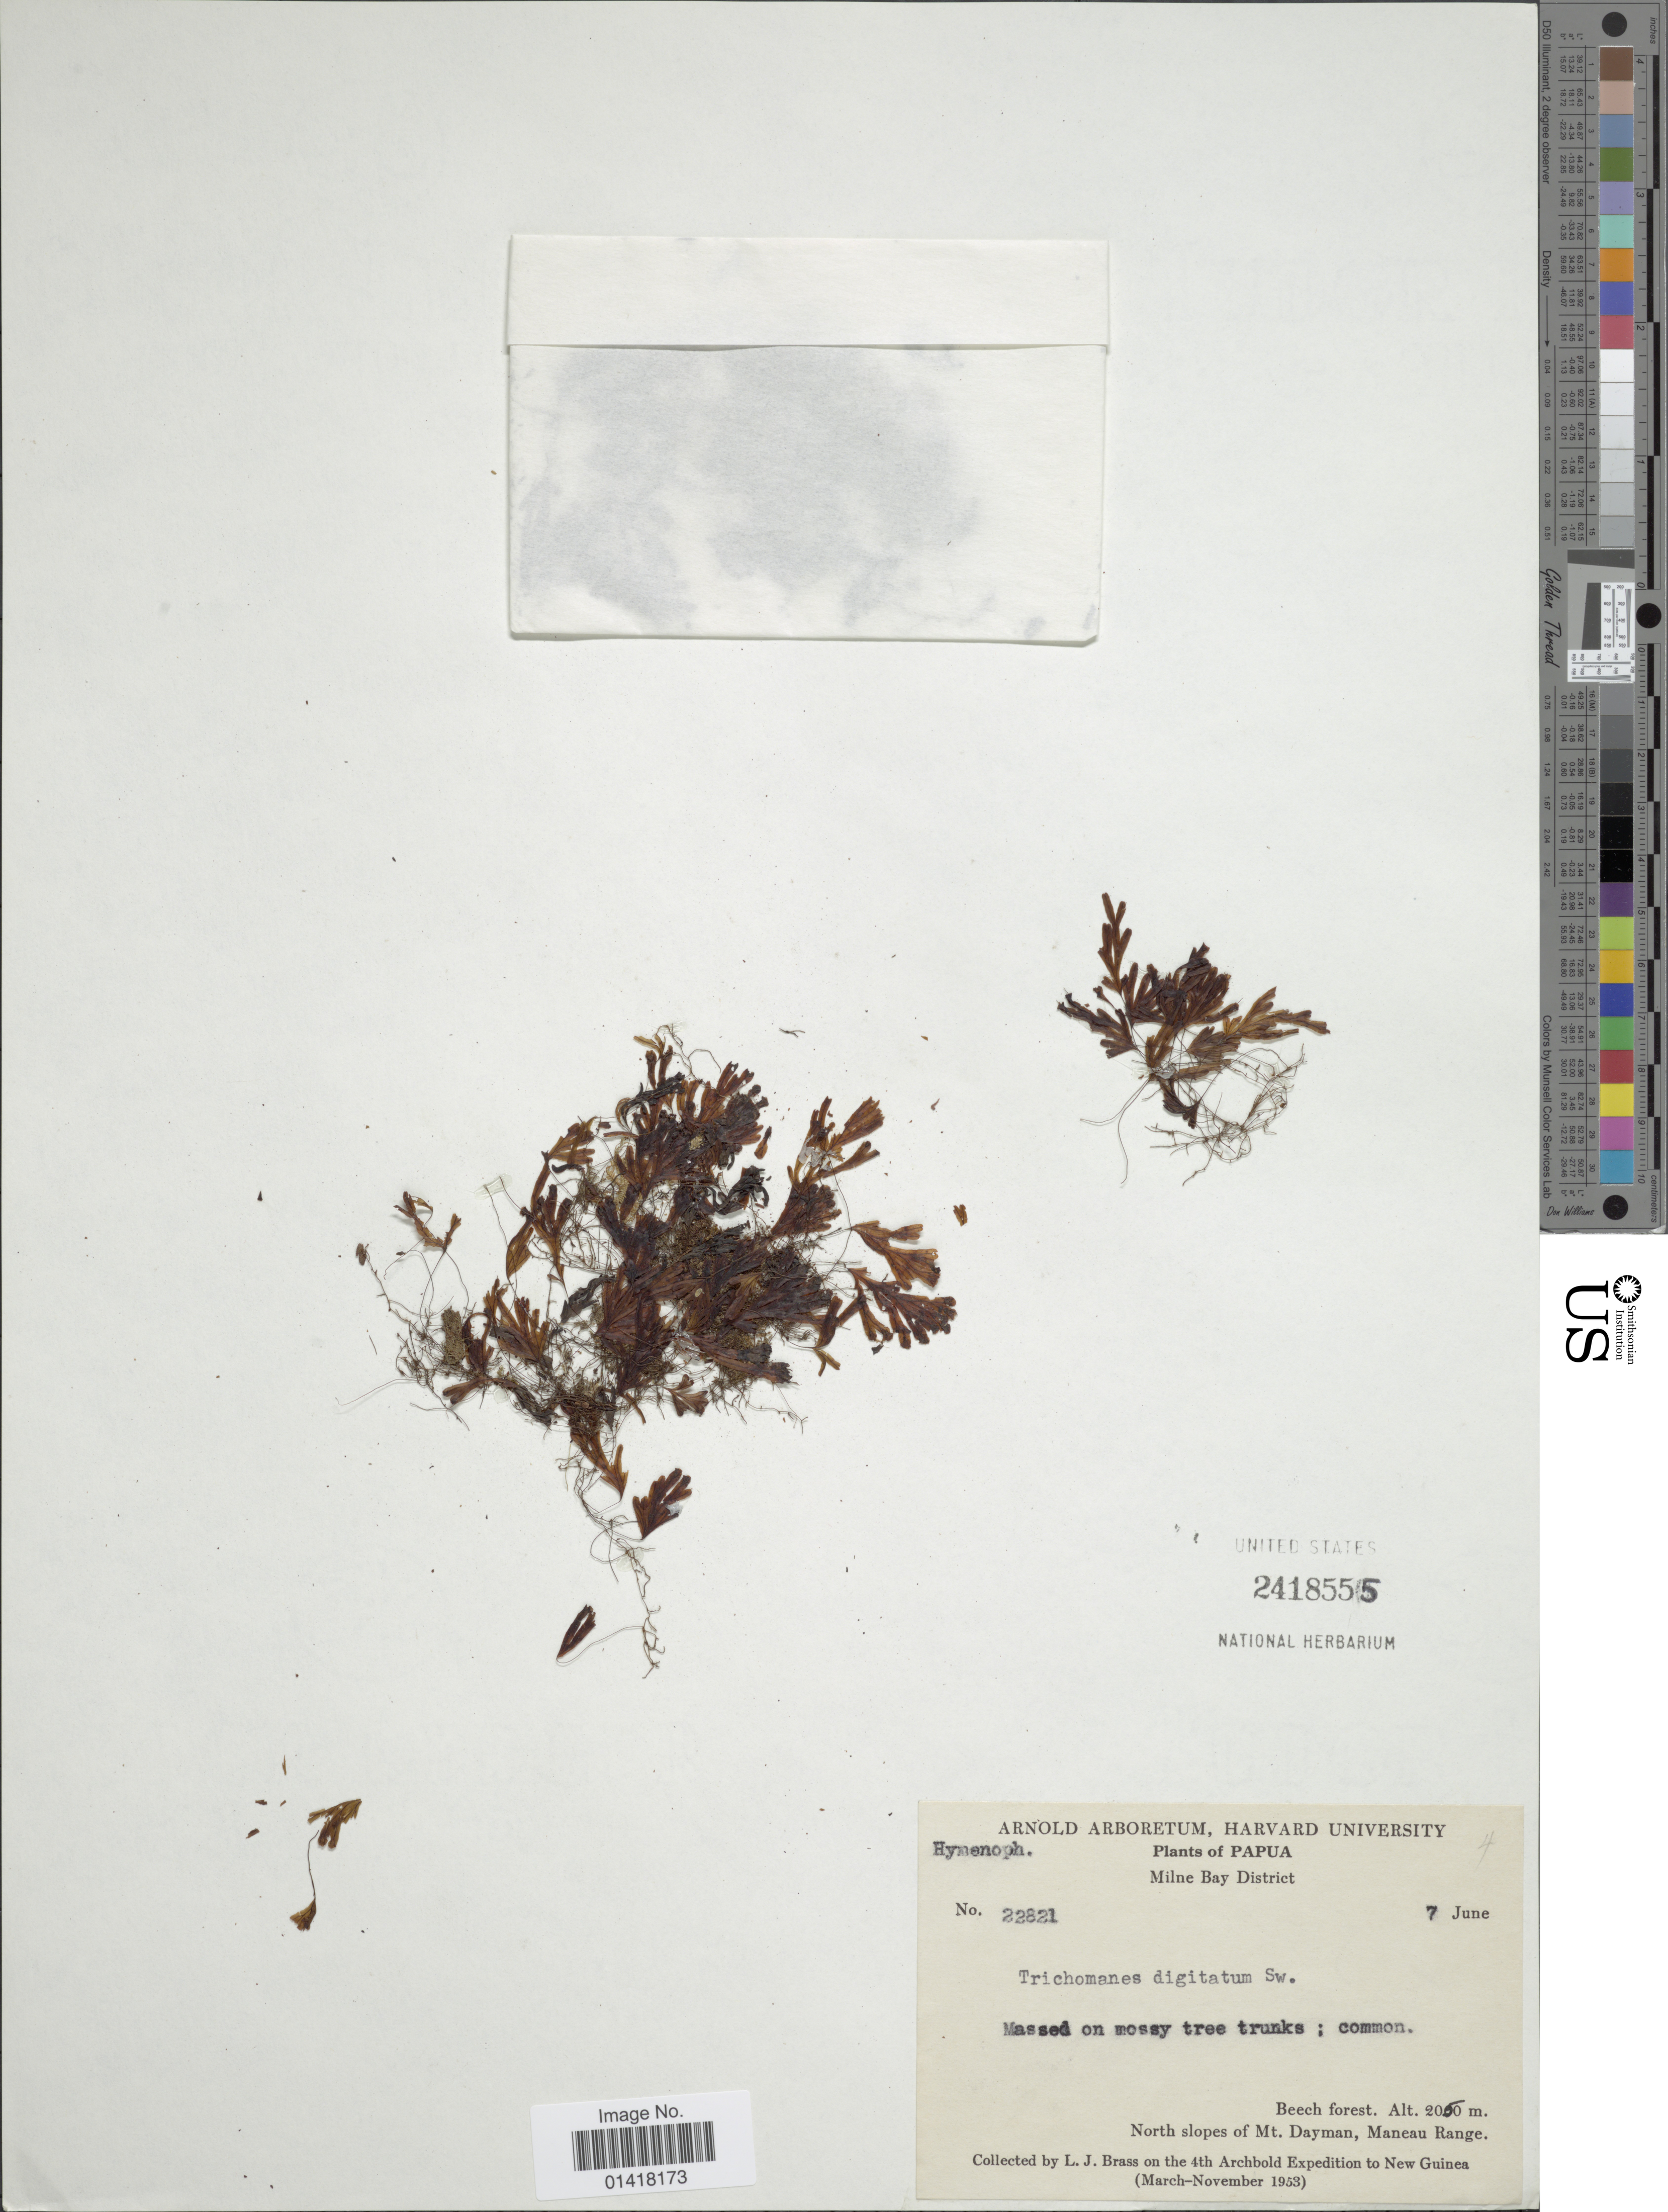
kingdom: Plantae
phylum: Tracheophyta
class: Polypodiopsida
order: Hymenophyllales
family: Hymenophyllaceae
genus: Hymenophyllum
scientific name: Hymenophyllum digitatum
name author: (Sw.) Fosberg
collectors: L. J. Brass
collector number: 22821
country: Papua New Guinea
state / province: Milne Bay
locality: Milne bay District. Beech forest. North slopes of Mt. Dayman, Maneau Range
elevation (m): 2050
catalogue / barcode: US 2418555